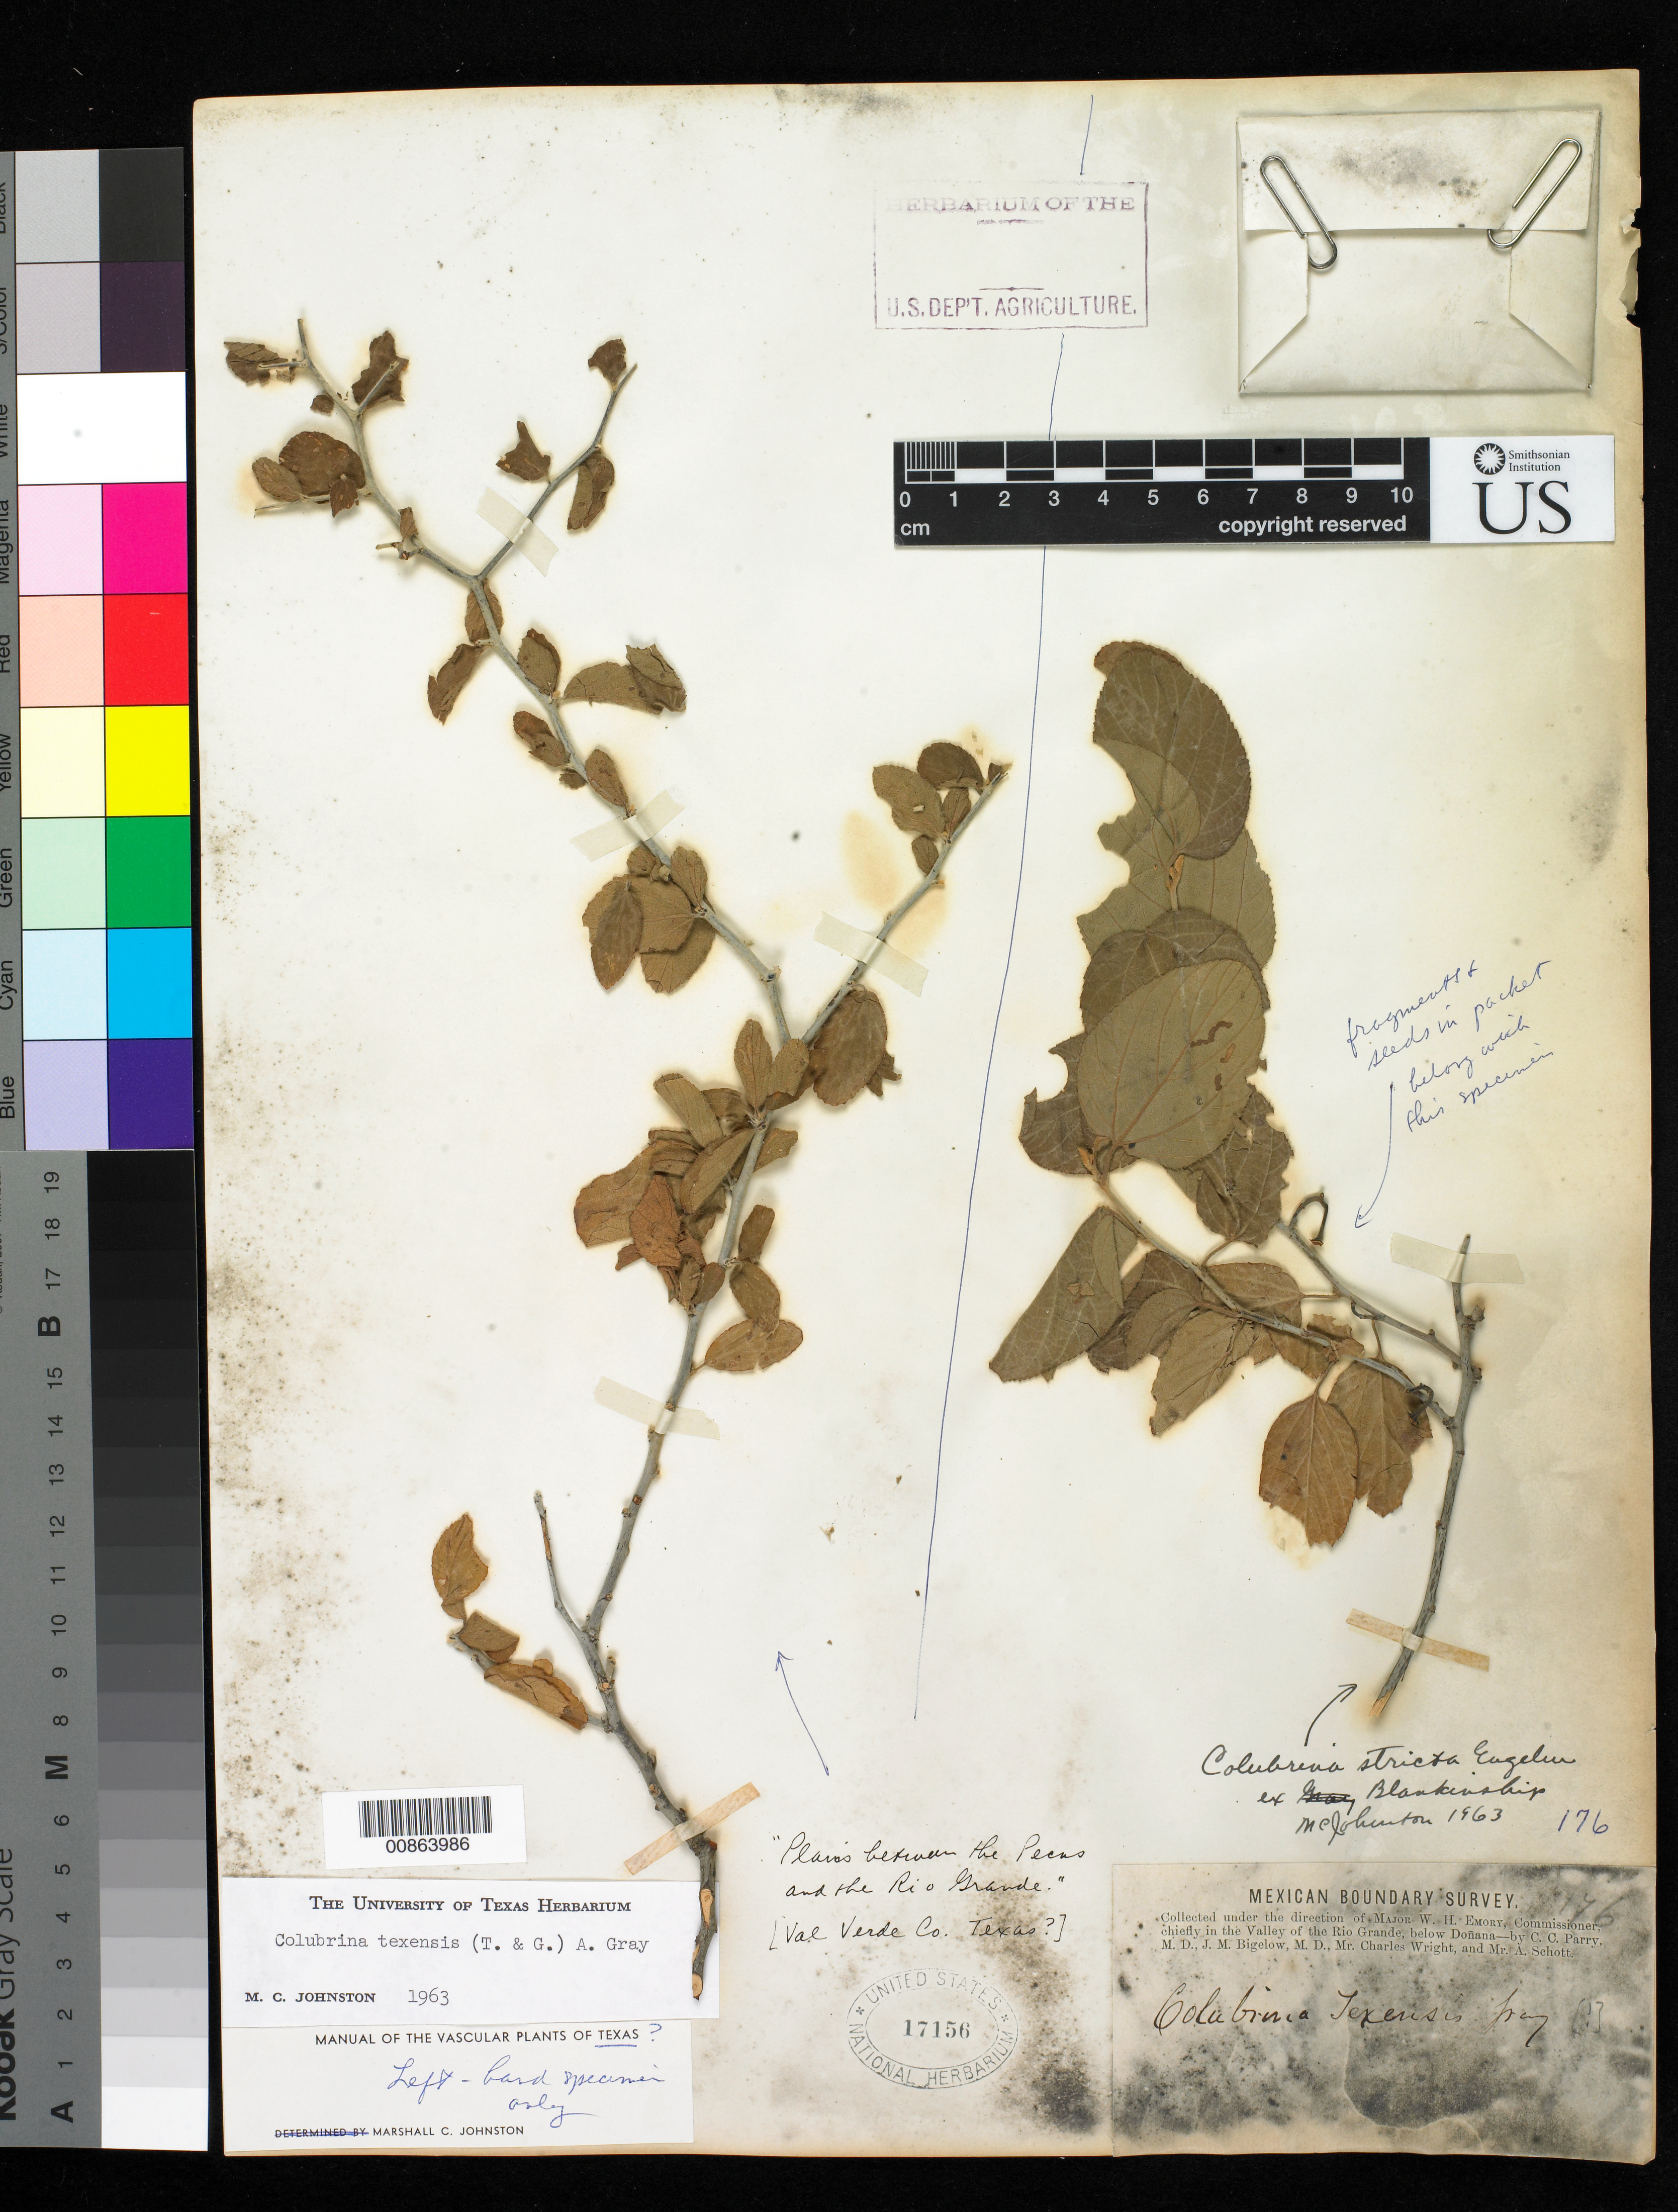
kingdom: Plantae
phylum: Tracheophyta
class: Magnoliopsida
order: Rosales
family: Rhamnaceae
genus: Colubrina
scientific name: Colubrina texensis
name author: (Torr. & A. Gray) A. Gray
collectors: C. C. Parry, J. M. Bigelow, C. Wright & A. C. V. Schott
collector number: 176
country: United States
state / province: Texas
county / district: Val Verde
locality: Plains between Pecos and the Río Grande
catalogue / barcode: US 17156